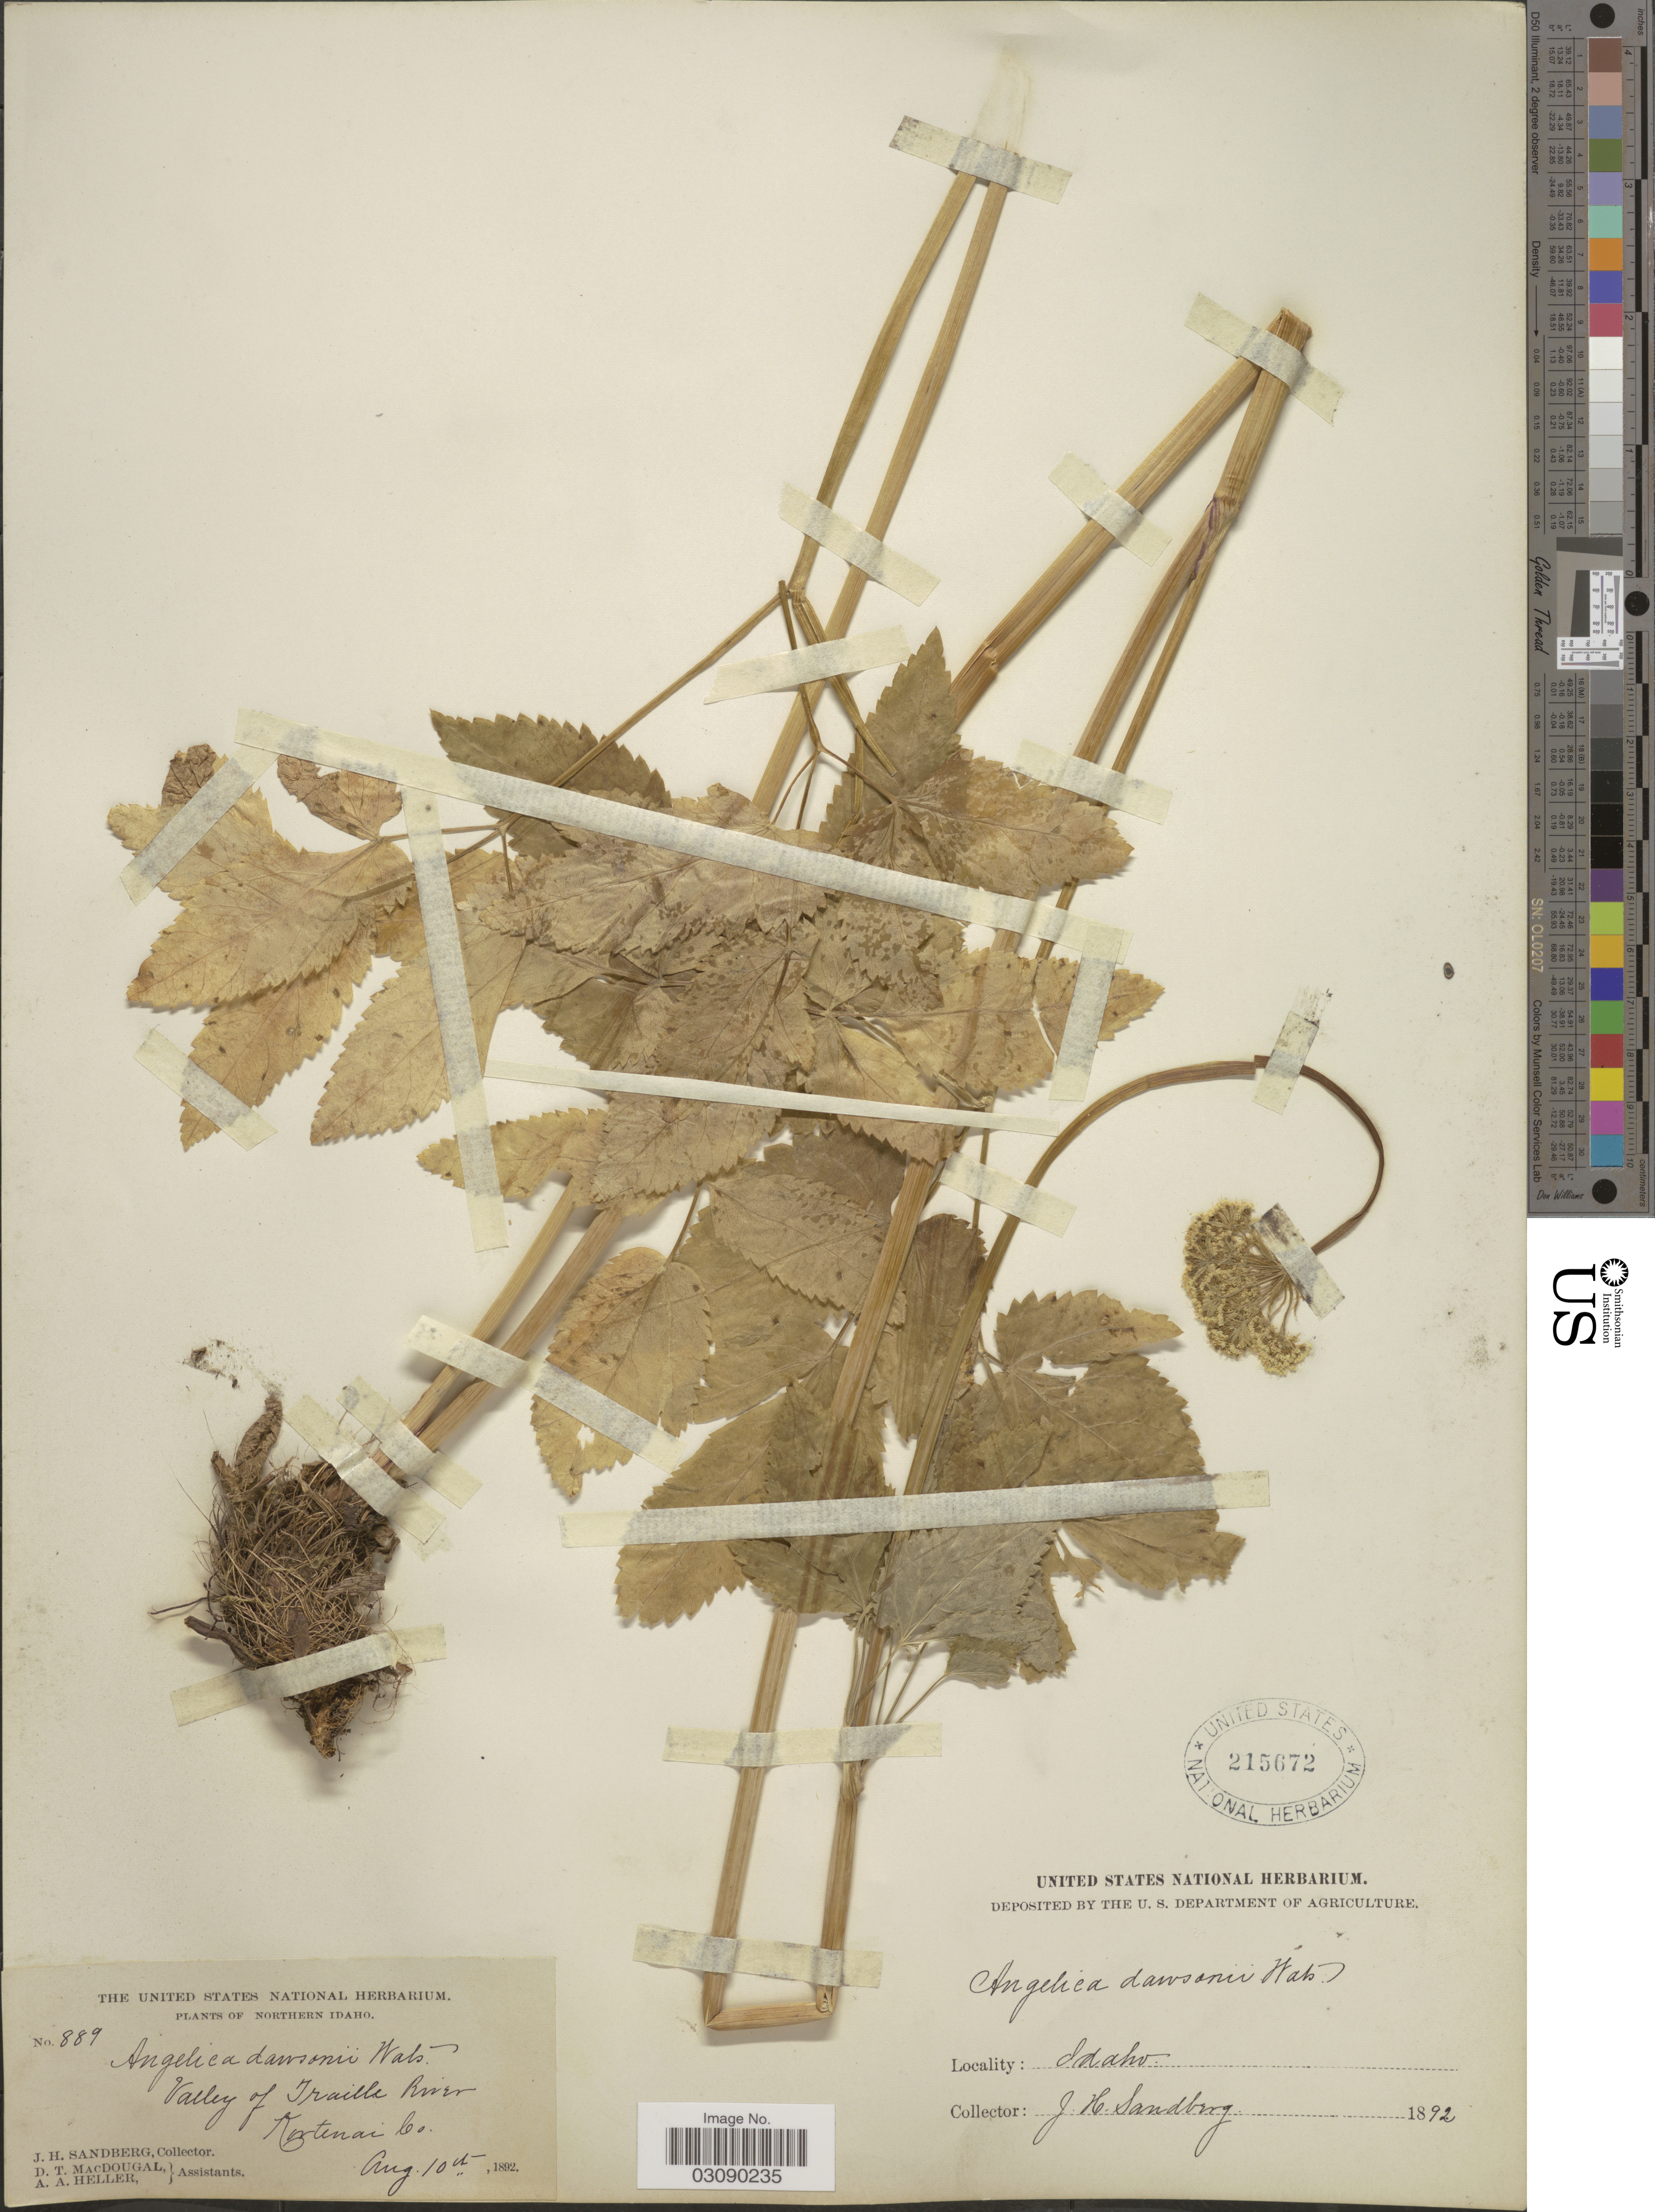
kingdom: Plantae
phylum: Tracheophyta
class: Magnoliopsida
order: Apiales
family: Apiaceae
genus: Angelica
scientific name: Angelica dawsonii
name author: S. Watson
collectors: J. H. Sandberg, D. T. MacDougal & A. A. Heller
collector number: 889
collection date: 1892-08-10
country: United States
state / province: Idaho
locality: Northern Idaho. Valley of Traille River. Kootenai Co.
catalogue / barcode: US 215672